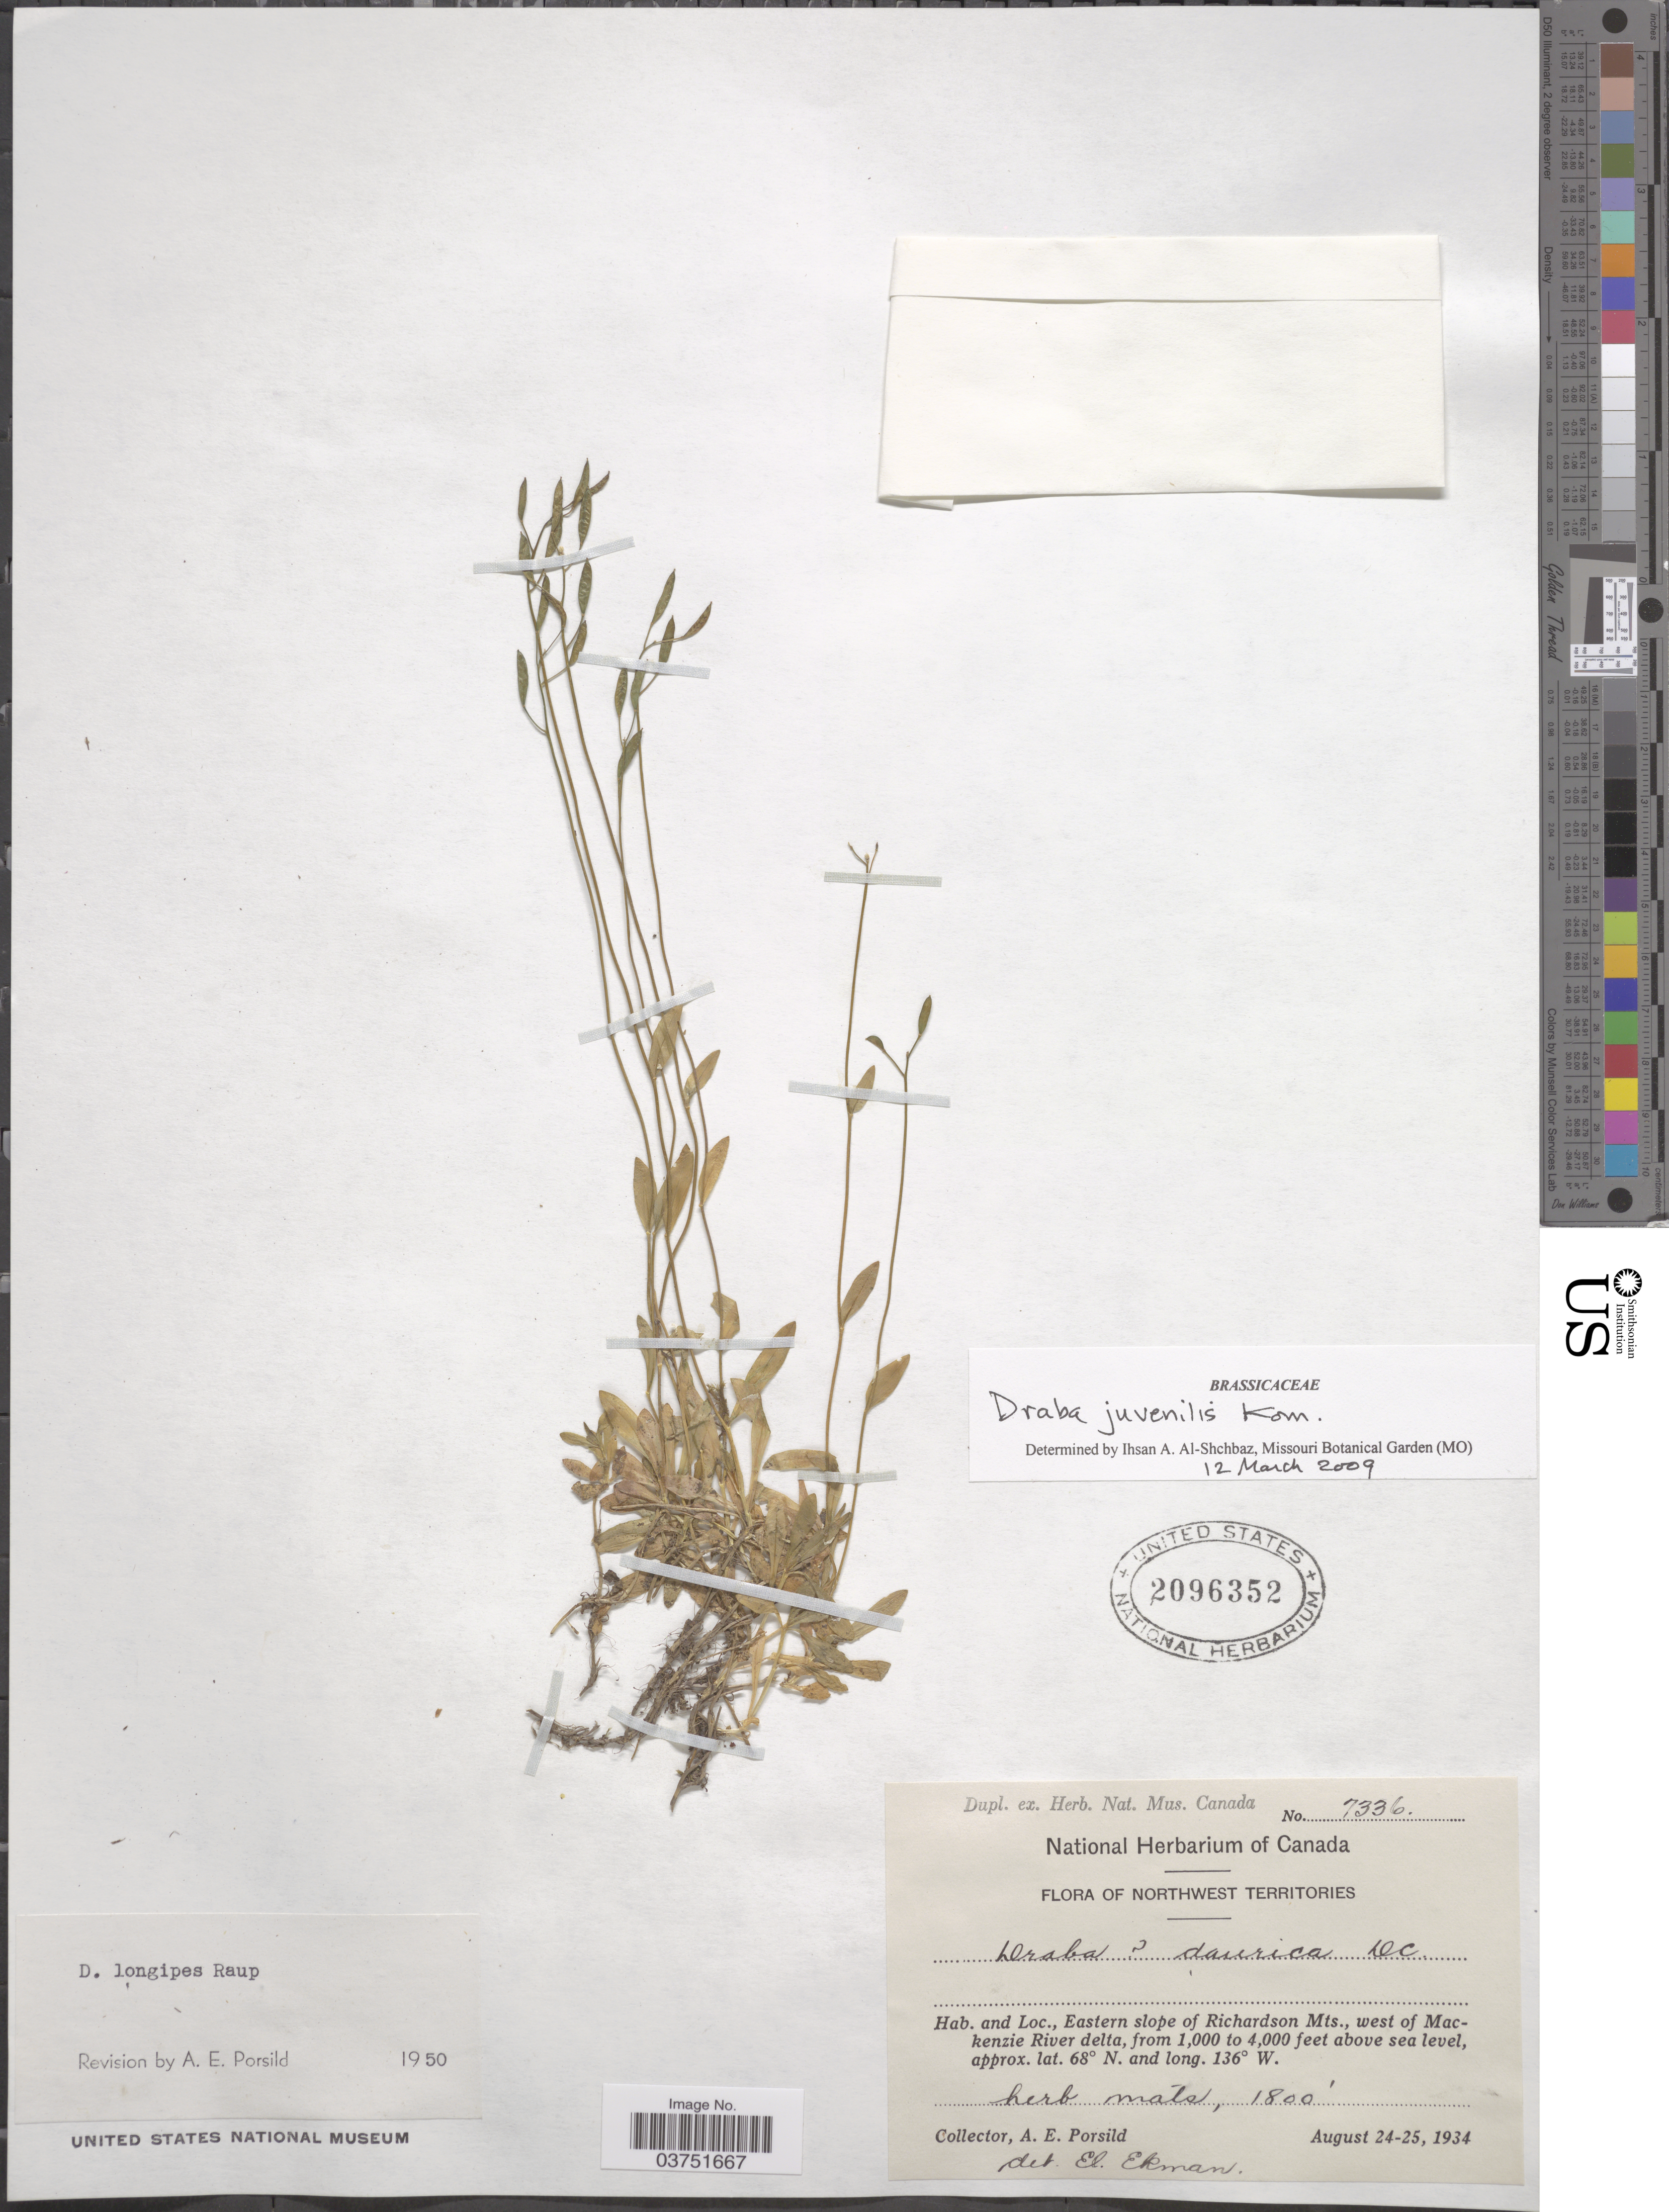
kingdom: Plantae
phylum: Tracheophyta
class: Magnoliopsida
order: Brassicales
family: Brassicaceae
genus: Draba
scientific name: Draba juvenilis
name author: Kom.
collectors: A. E. Porsild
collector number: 7336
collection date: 1934-08-24/1934-08-25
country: Canada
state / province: Northwest Territories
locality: Eastern slope of Richardson Mts., west of Mackenzie River delta.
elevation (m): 549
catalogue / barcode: US 2096352